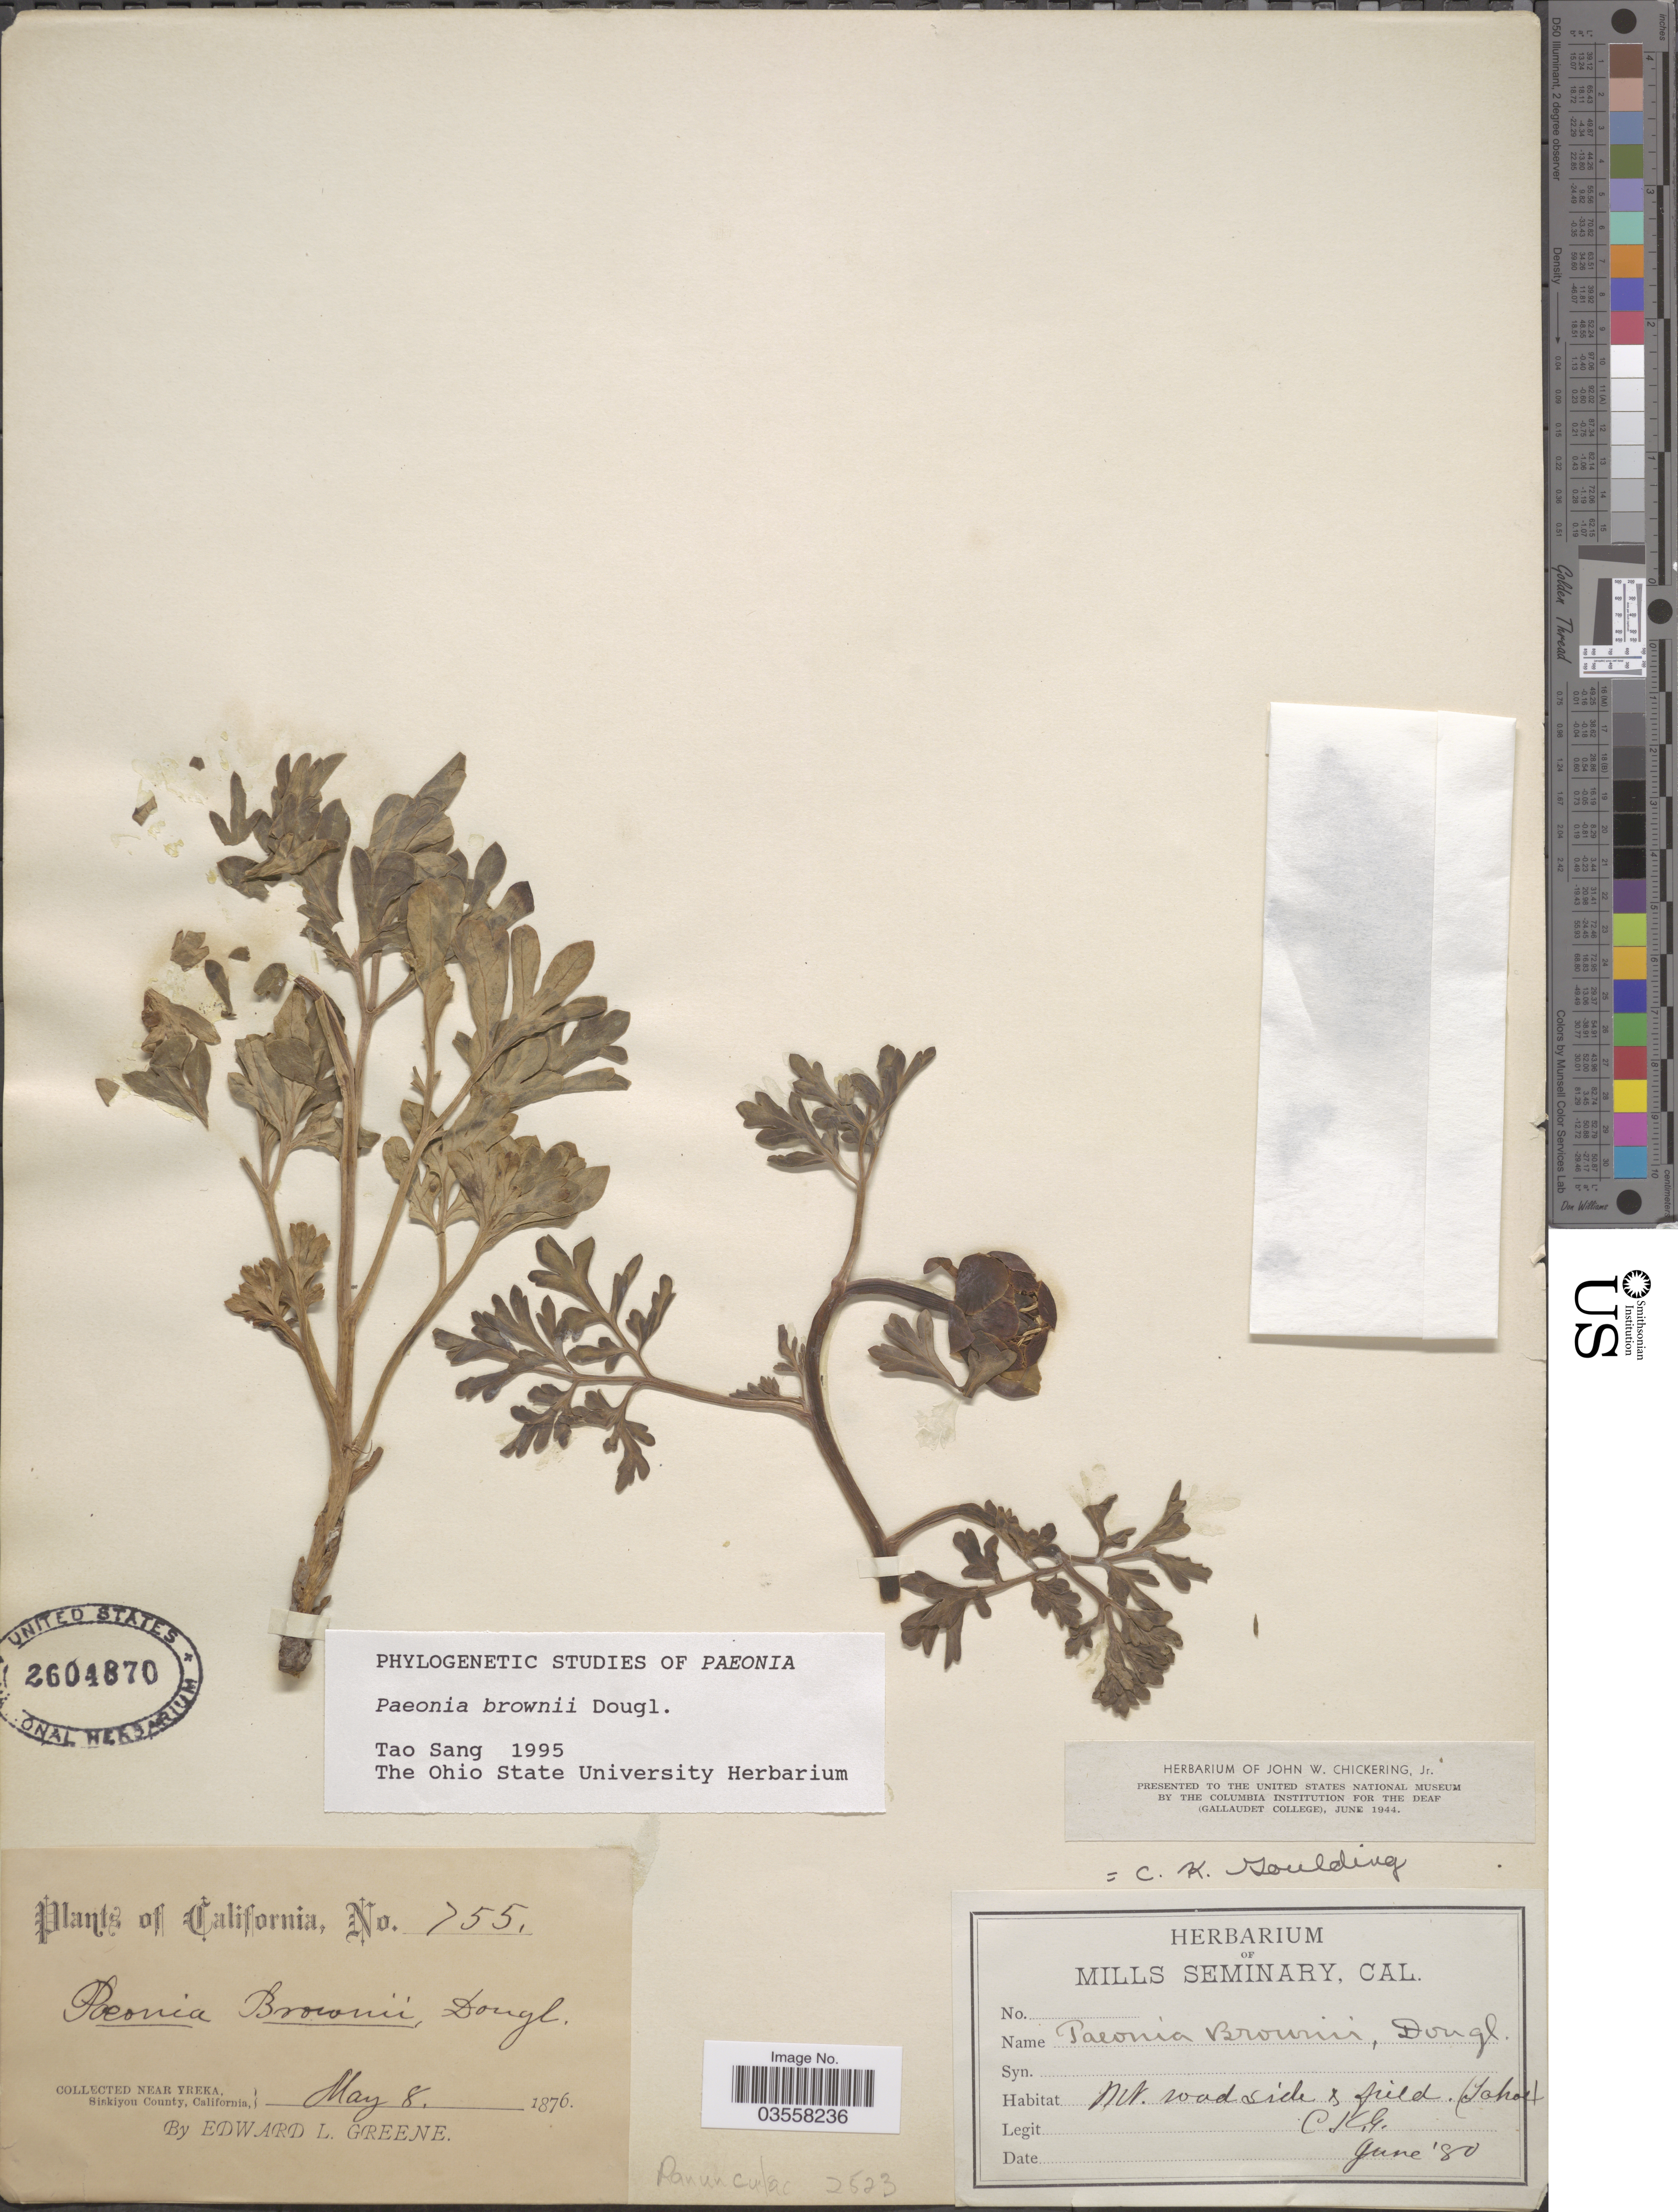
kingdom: Plantae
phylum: Tracheophyta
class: Magnoliopsida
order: Saxifragales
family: Paeoniaceae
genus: Paeonia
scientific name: Paeonia brownii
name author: Douglas ex Hook.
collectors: E. L. Greene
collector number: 755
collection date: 1876-05-08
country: United States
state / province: California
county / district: Siskiyou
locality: Near Yreka, Siskiyou County. Mt. roadside & field (Tahoe).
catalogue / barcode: US 2604870